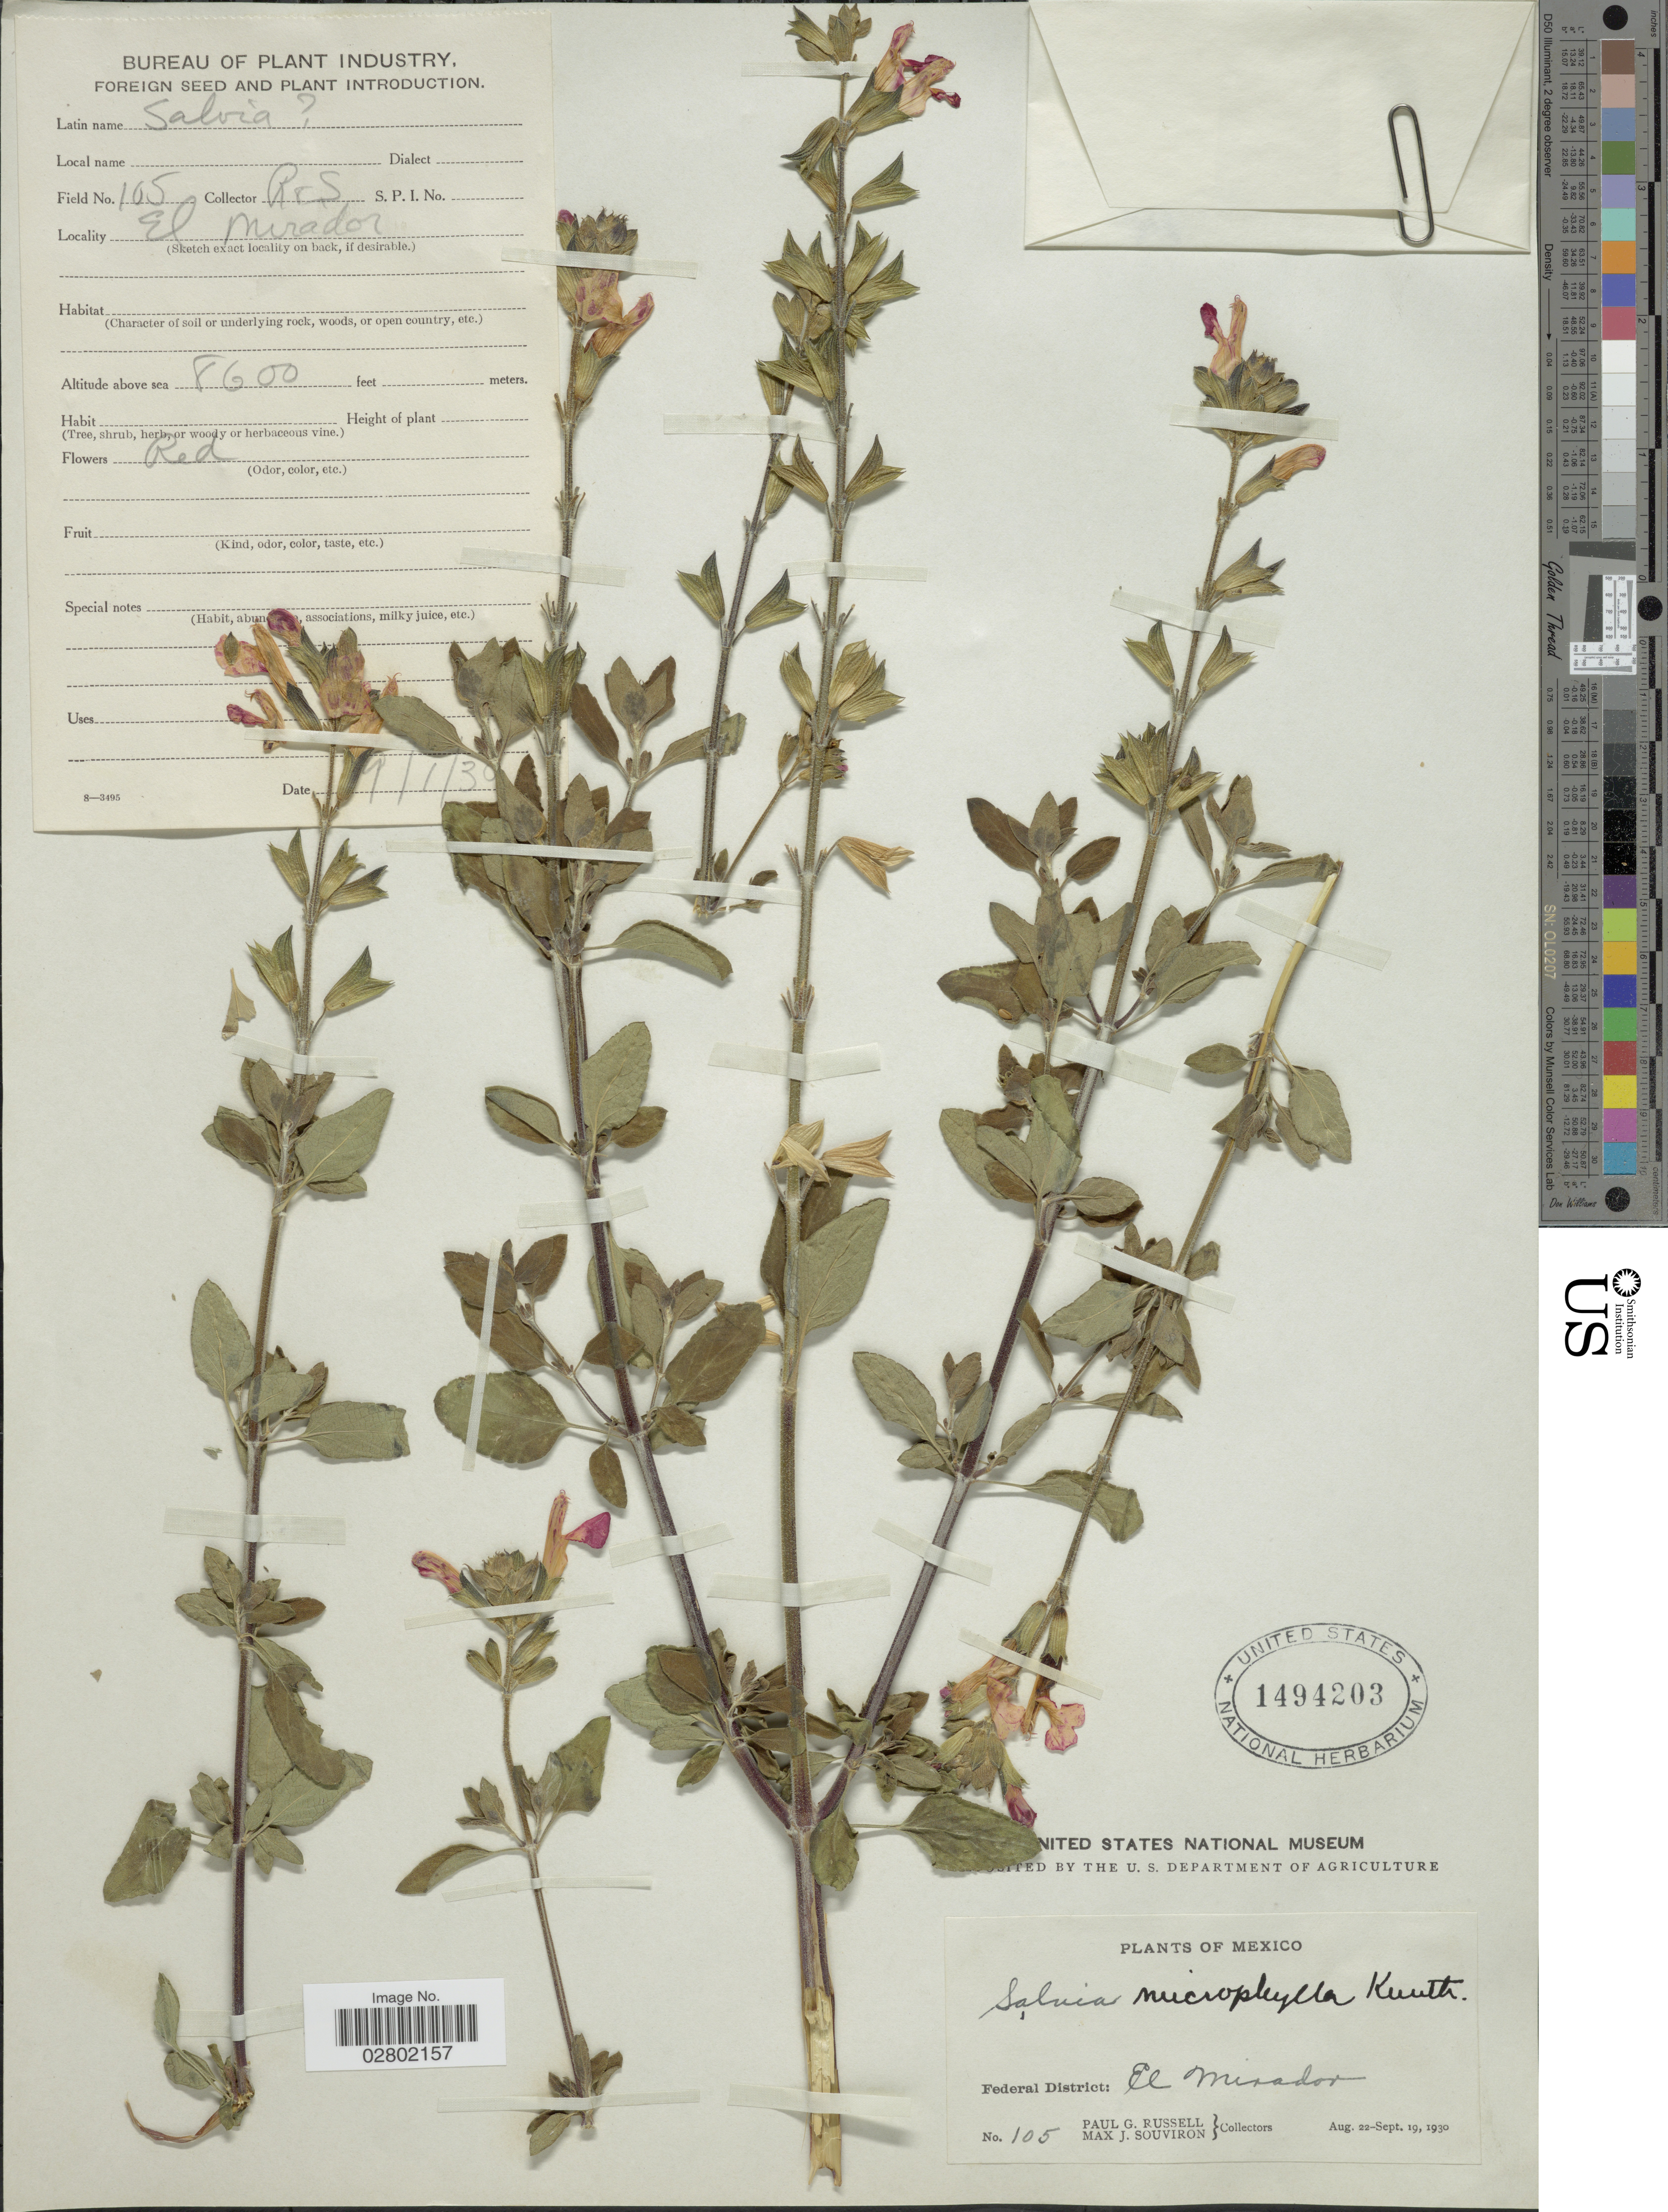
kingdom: Plantae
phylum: Tracheophyta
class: Magnoliopsida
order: Lamiales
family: Lamiaceae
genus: Salvia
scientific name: Salvia microphylla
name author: Kunth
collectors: P. G. Russell & M. J. Souviron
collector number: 105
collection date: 1930-09-01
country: Mexico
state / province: Distrito Federal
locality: Federal District: El Mirador.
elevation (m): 2621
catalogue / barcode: US 1494203